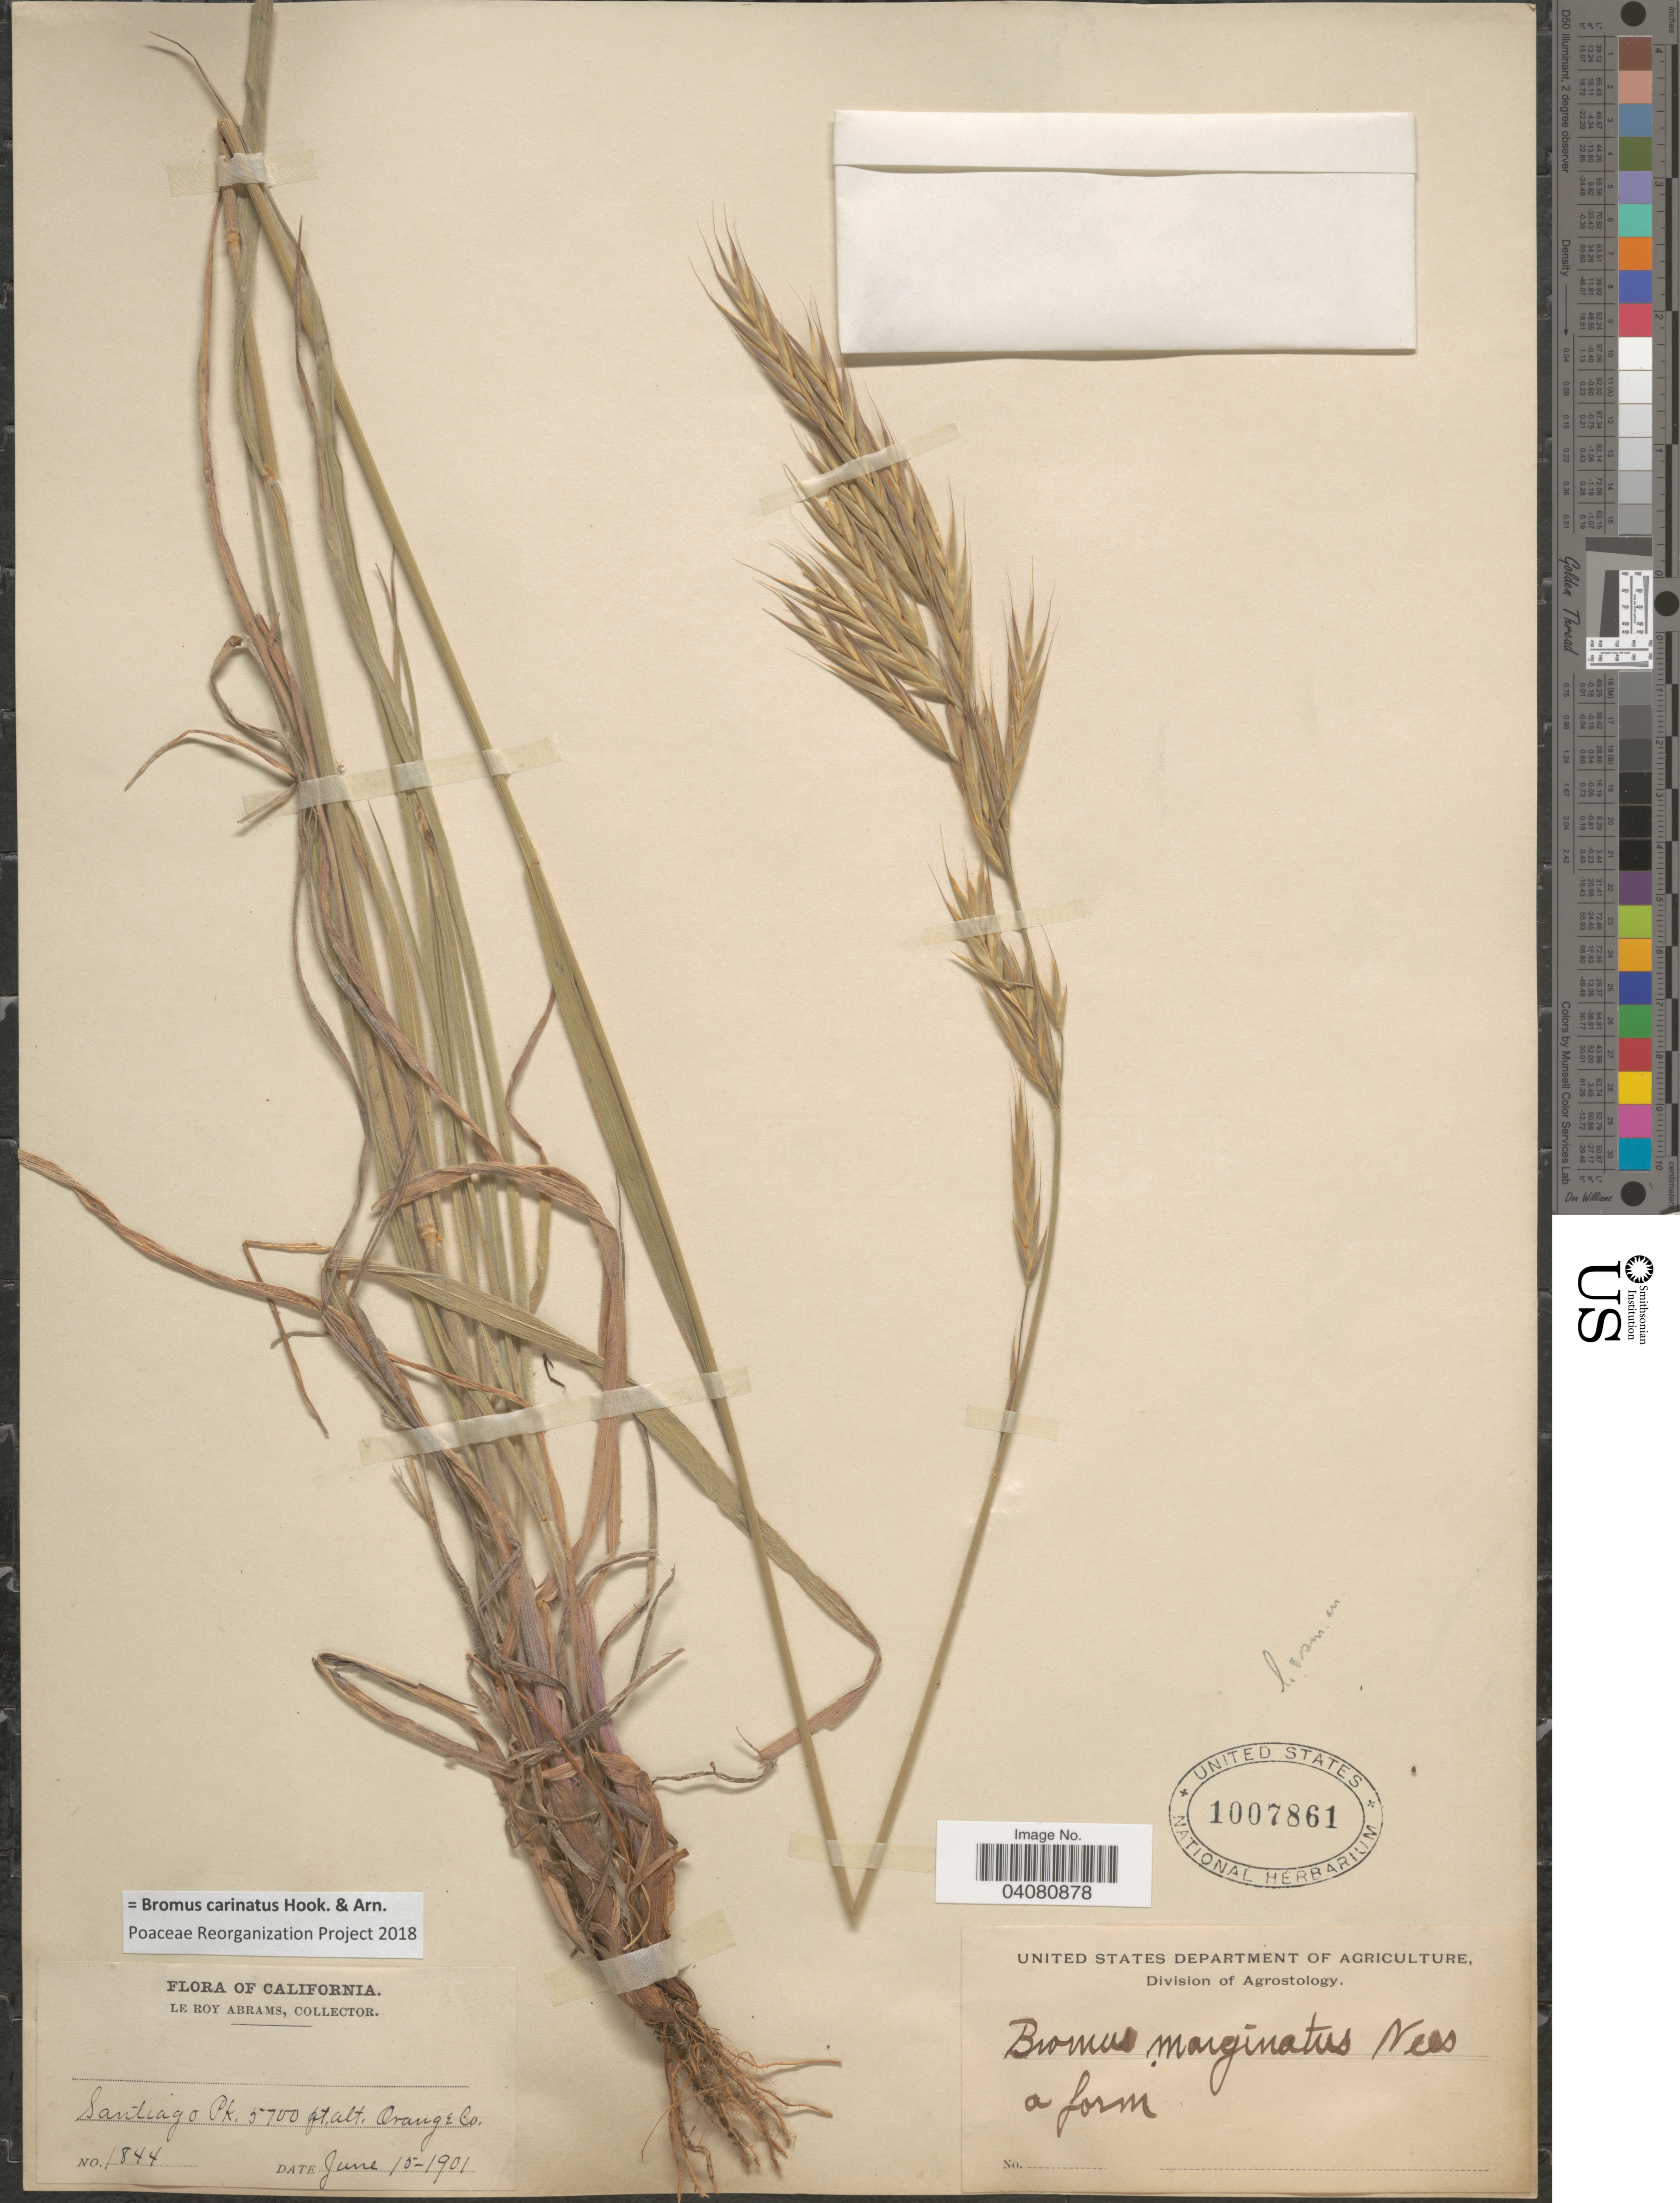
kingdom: Plantae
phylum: Tracheophyta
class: Liliopsida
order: Poales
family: Poaceae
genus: Bromus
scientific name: Bromus carinatus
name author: Hook. & Arn.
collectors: L. Abrams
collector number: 1844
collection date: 1901-06-15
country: United States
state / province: California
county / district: Orange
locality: Santiago Pk, Orange Co.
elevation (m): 1737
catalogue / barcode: US 1007861